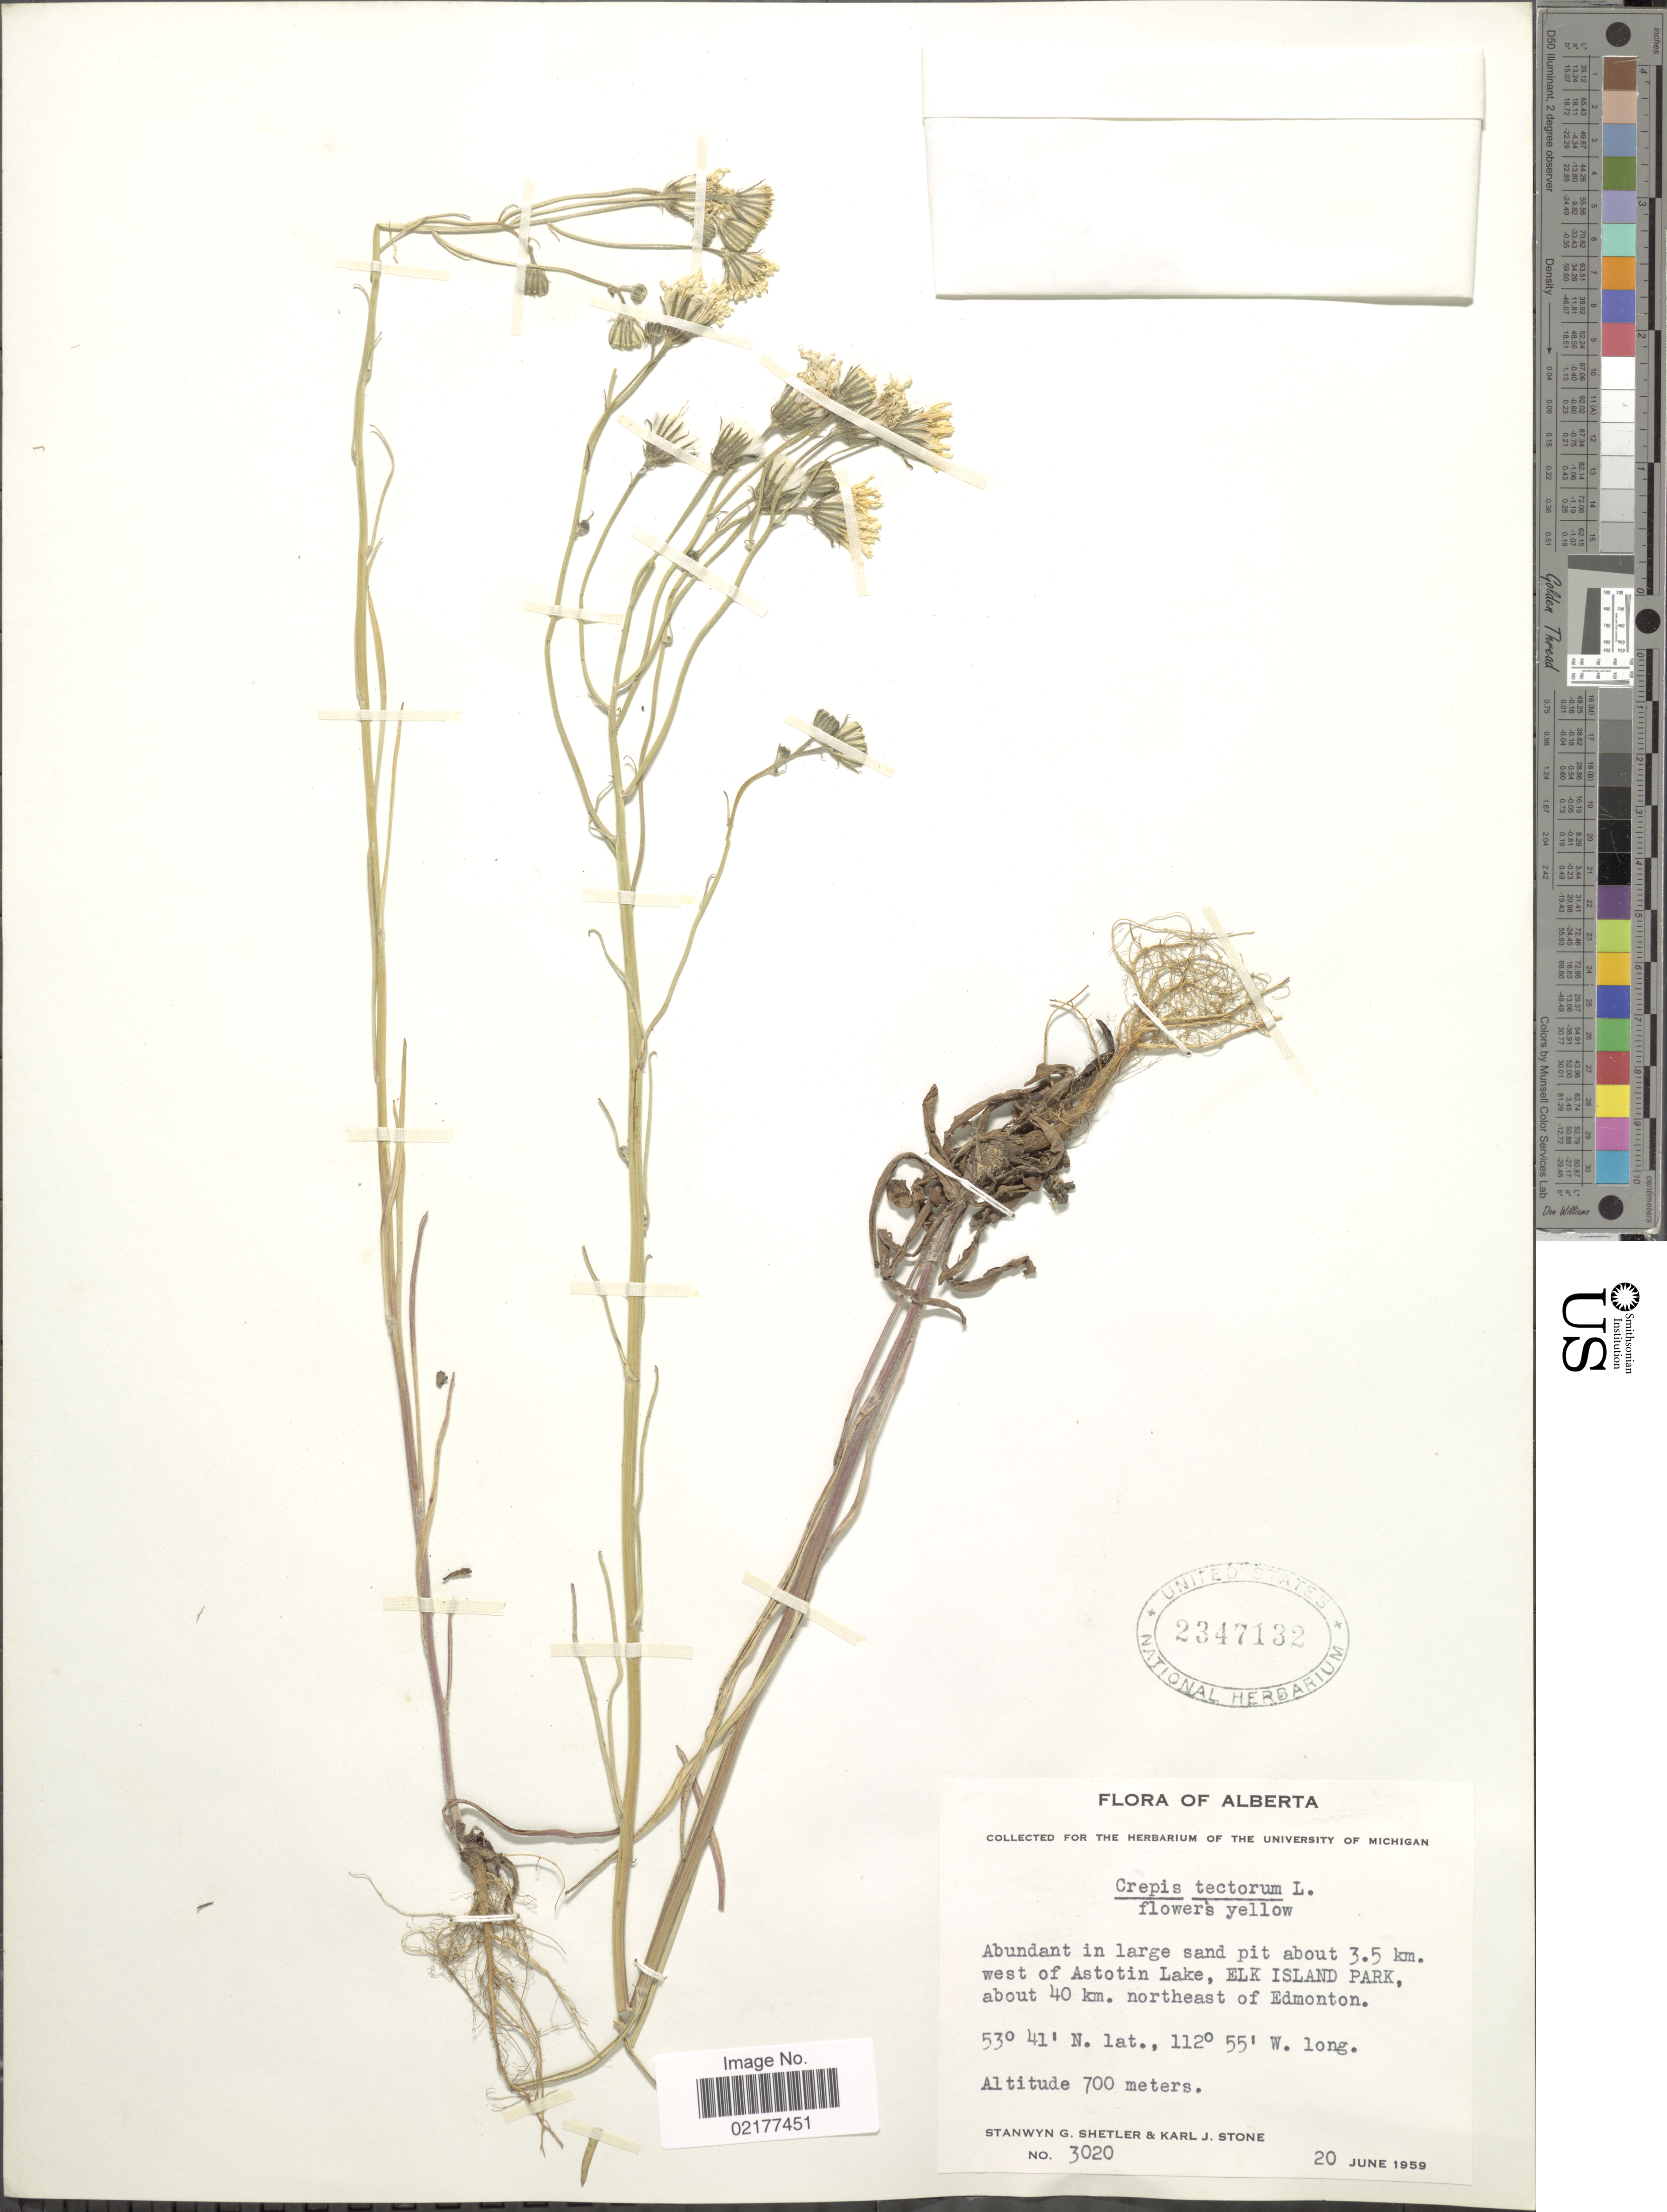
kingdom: Plantae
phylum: Tracheophyta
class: Magnoliopsida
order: Asterales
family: Asteraceae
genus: Crepis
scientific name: Crepis tectorum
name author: L.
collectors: S. Shetler & K. J. Stone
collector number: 3020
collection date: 1959-06-20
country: Canada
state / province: Alberta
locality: About 3.5 km. west of Astotin Lake, Elk Island Park, about 40 km. northeast of Edmonton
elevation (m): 700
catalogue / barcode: US 2347132